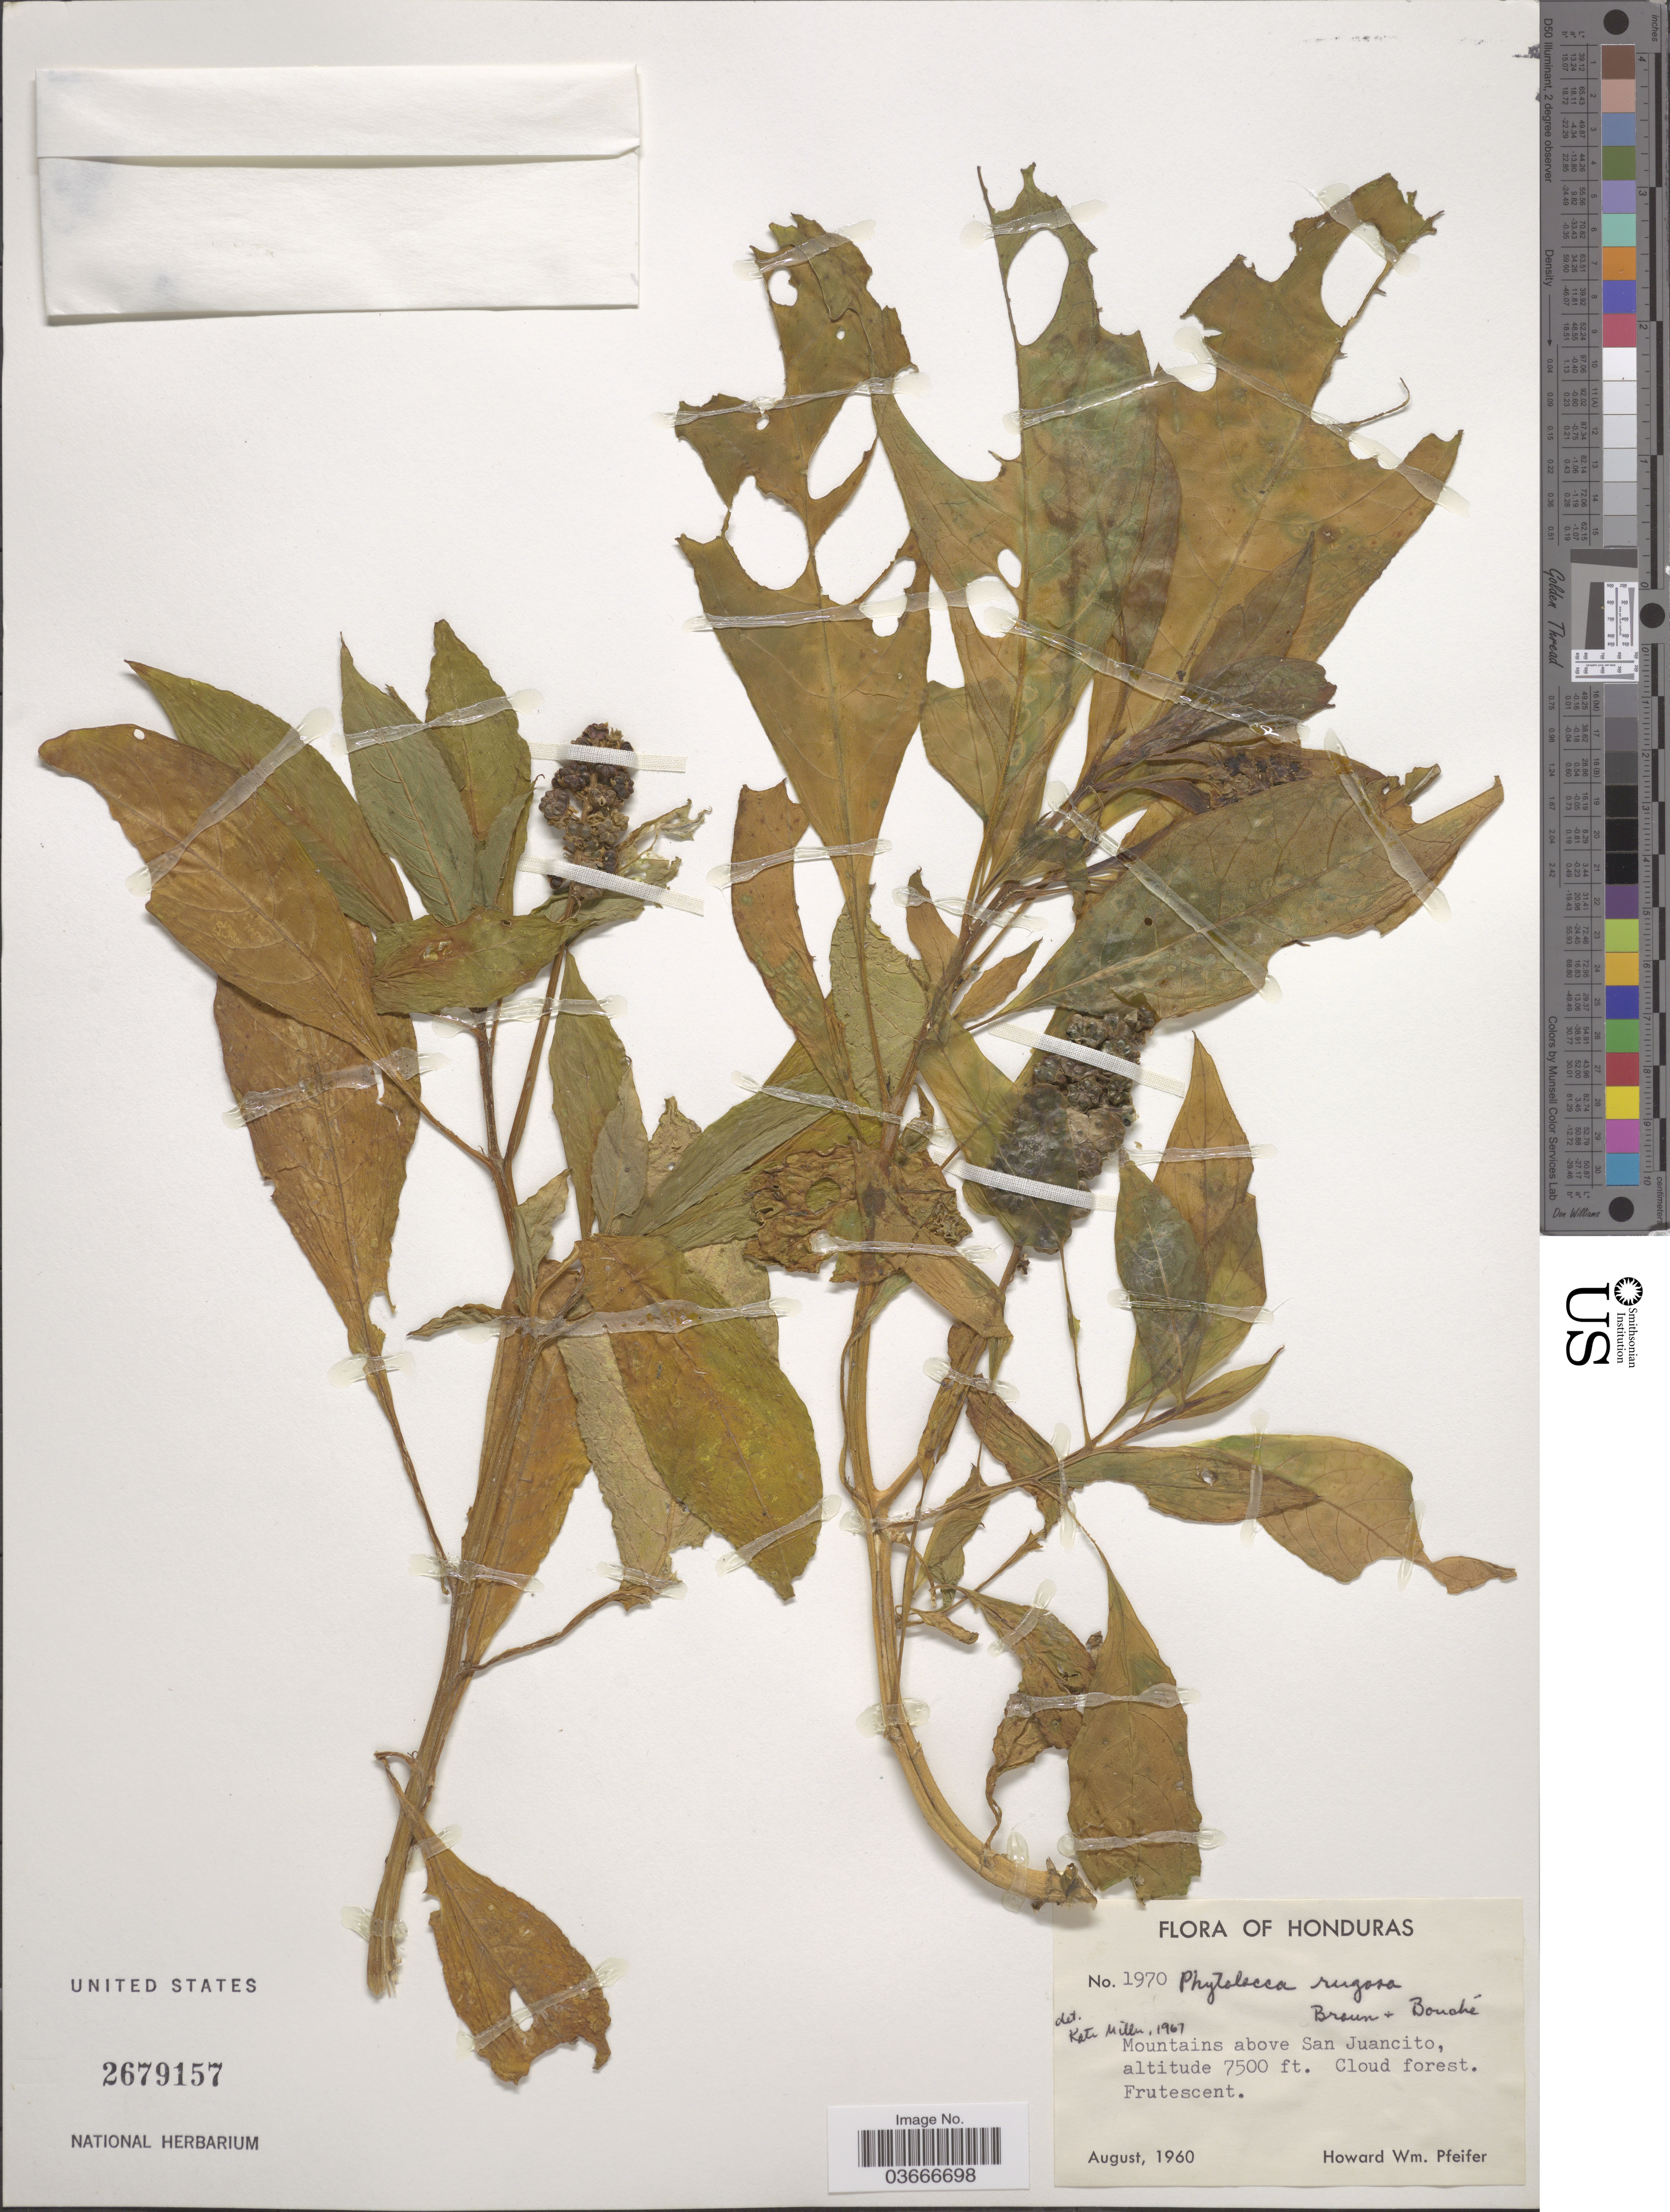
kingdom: Plantae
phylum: Tracheophyta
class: Magnoliopsida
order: Caryophyllales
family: Phytolaccaceae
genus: Phytolacca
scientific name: Phytolacca rugosa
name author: A. Braun & C.D. Bouché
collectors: H. W. Pfeifer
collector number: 1970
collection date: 1960-08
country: Honduras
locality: Mountains above San Juancito. Cloud forest.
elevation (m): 2286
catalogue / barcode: US 2679157